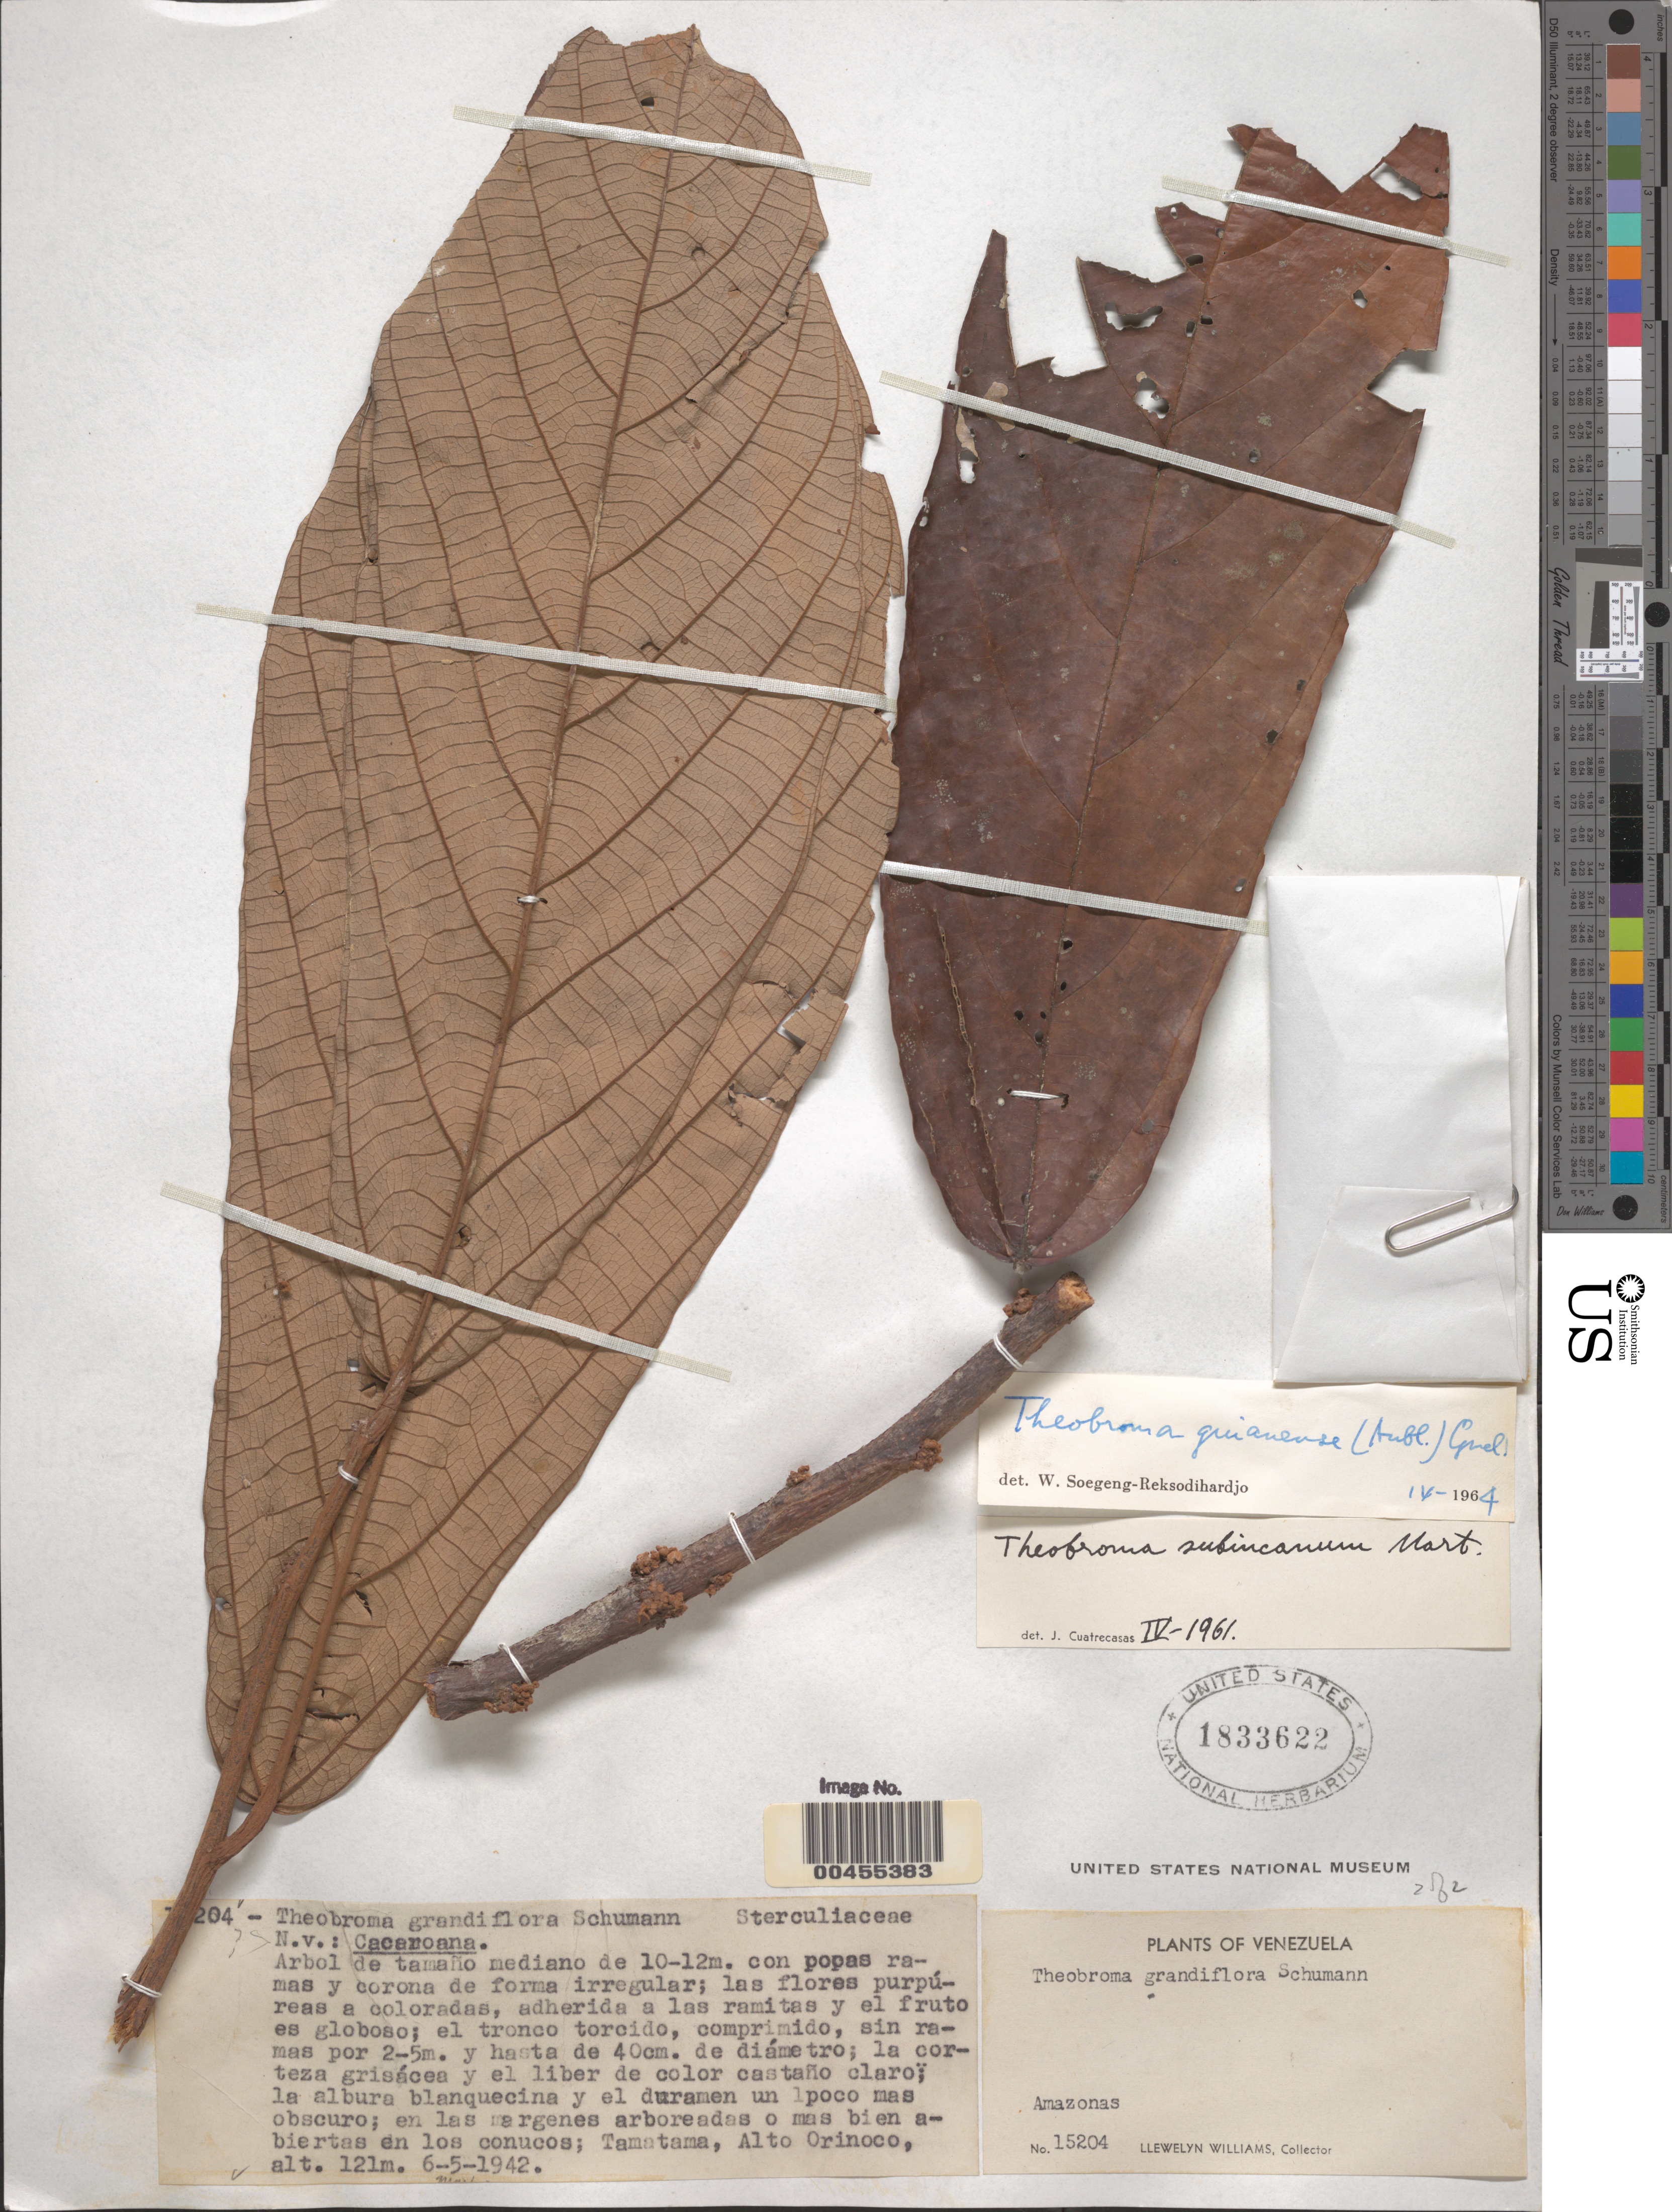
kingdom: Plantae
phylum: Tracheophyta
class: Magnoliopsida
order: Malvales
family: Malvaceae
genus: Theobroma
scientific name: Theobroma subincanum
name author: Mart.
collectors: Ll. Williams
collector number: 15204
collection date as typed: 06 May 1942 or 05 Jun 1942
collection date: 1942-05-06 or 1942-06-05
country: Venezuela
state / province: Amazonas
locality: Tamatama, Alto Orinoco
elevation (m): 121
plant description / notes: Common name: Cacaroana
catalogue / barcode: US 1833622